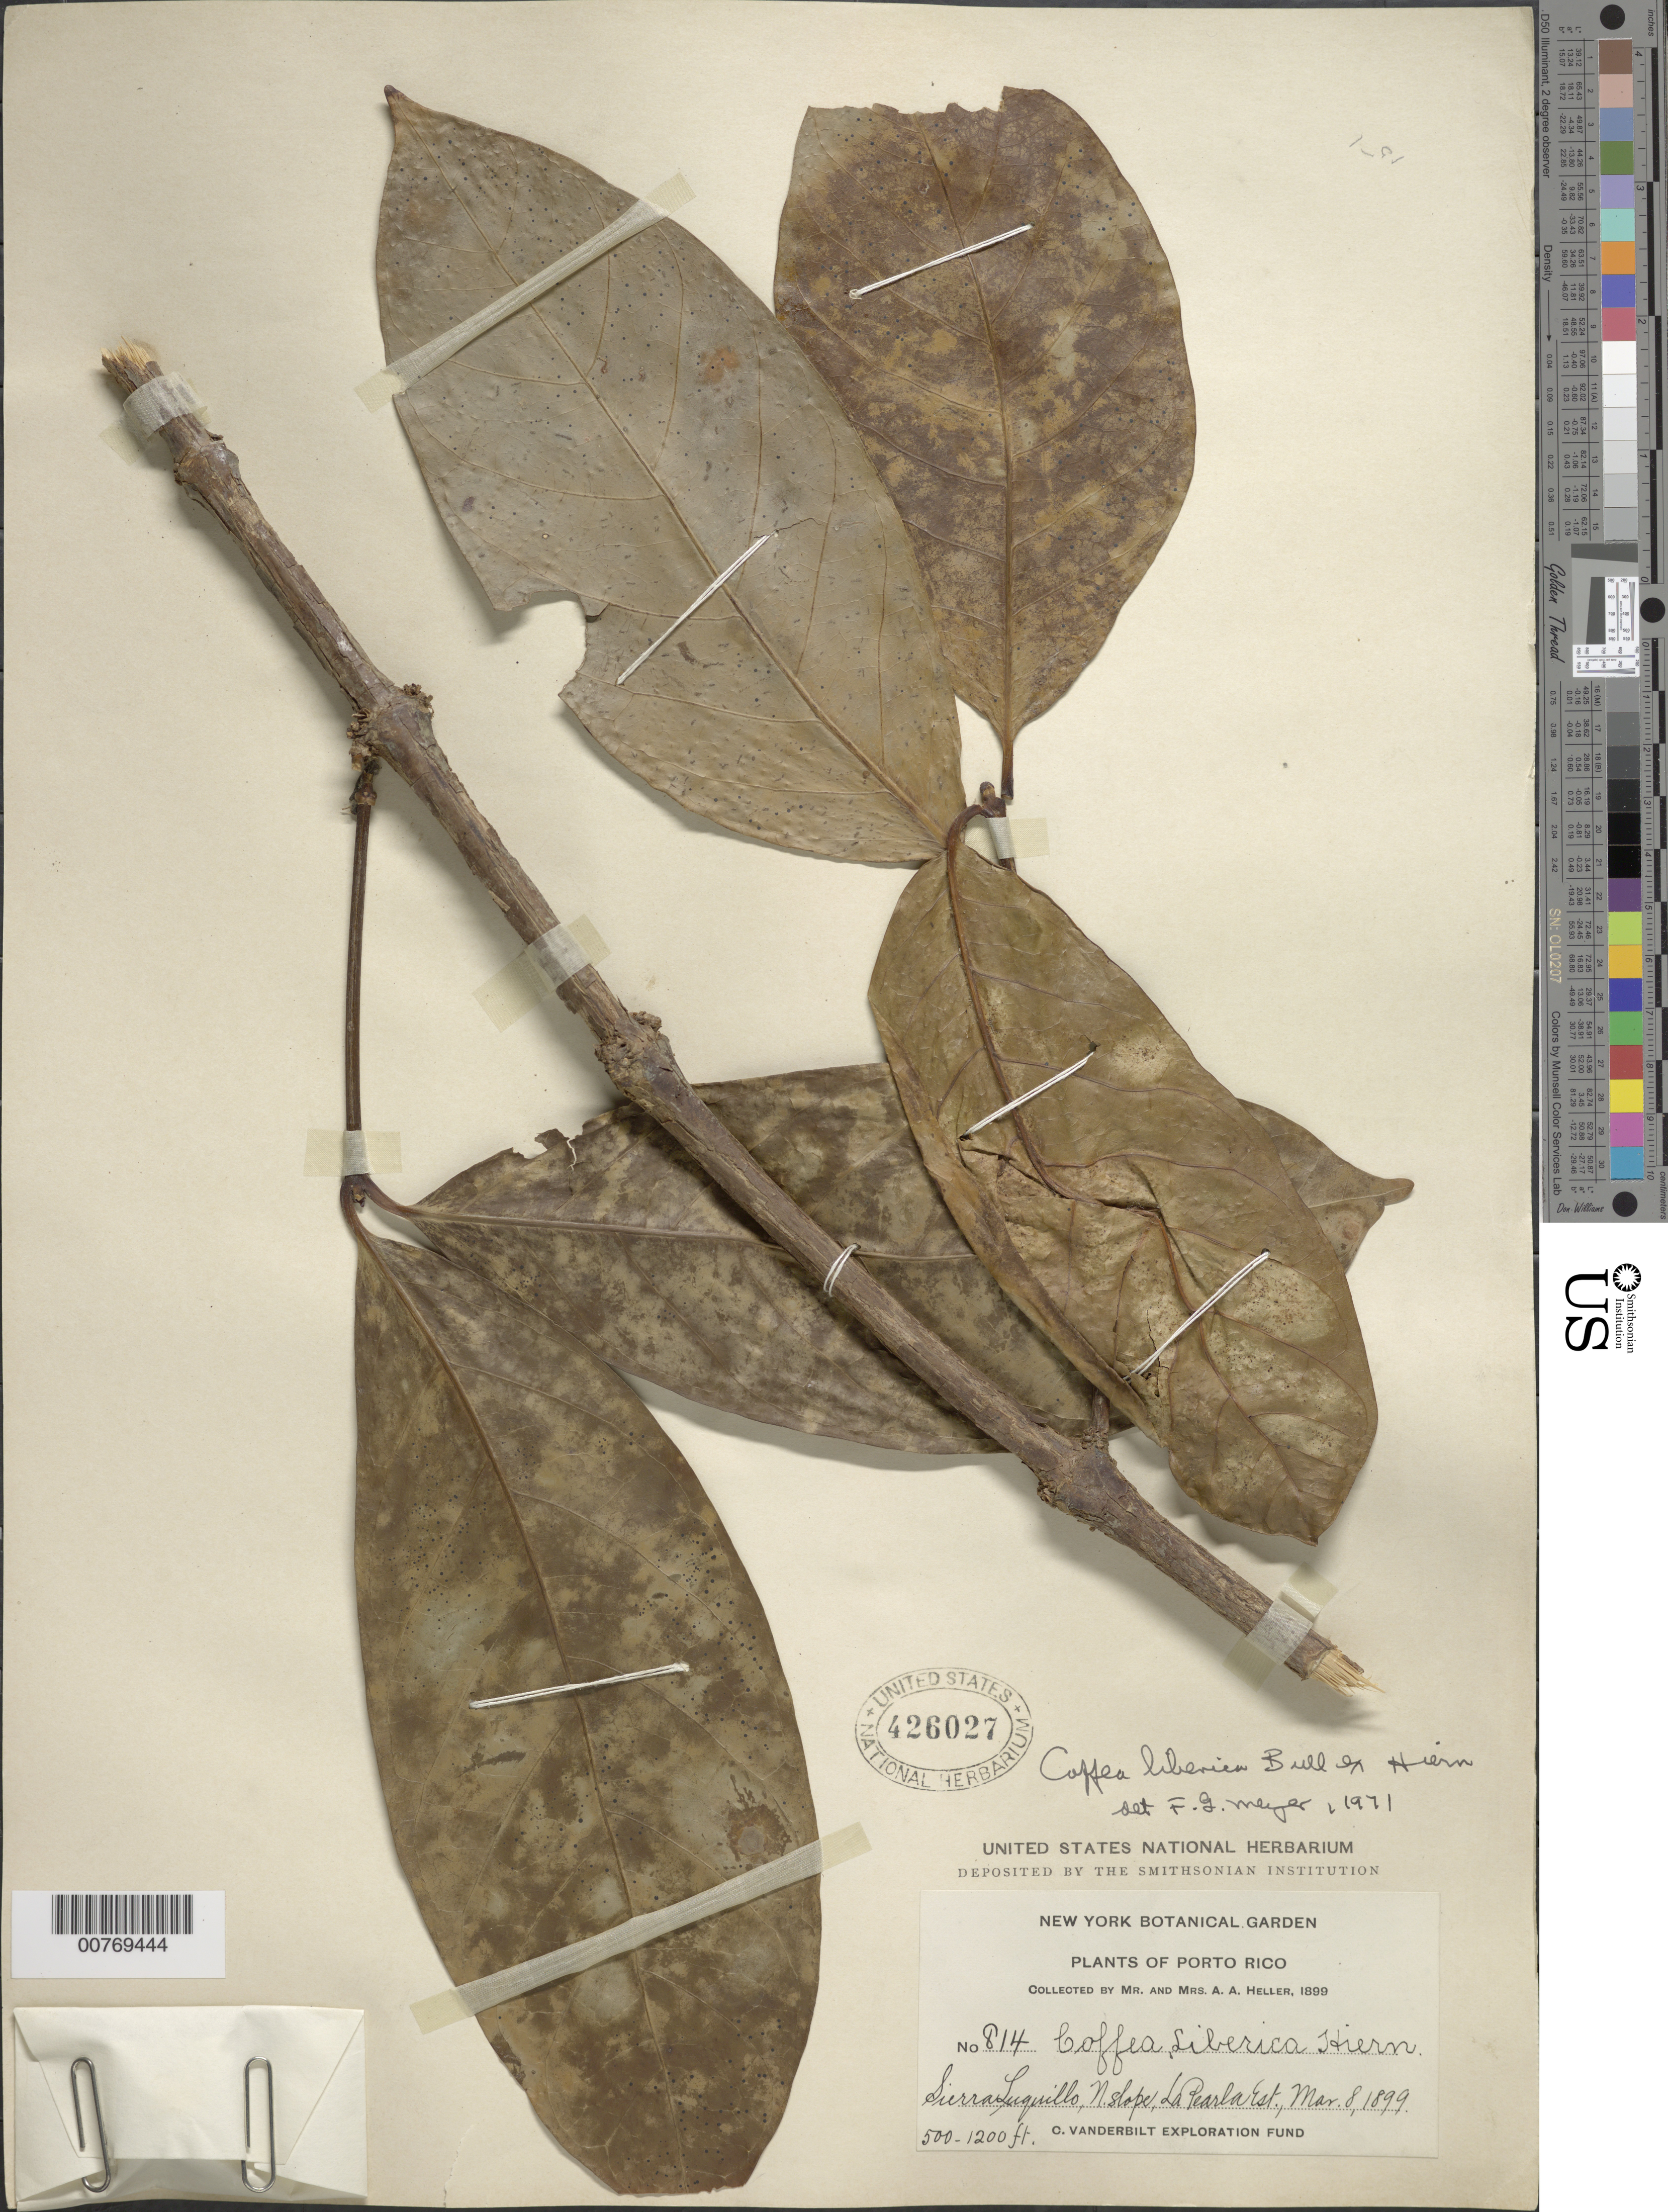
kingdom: Plantae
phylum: Tracheophyta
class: Magnoliopsida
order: Gentianales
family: Rubiaceae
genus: Coffea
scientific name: Coffea liberica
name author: Hiern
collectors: A. A. Heller & E. G. Heller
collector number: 814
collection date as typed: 08 Mar 1899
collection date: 1899-03-08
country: Puerto Rico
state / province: Luquillo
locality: Sierra Luquillo, N slope of La Perla Est.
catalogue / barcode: US 426027